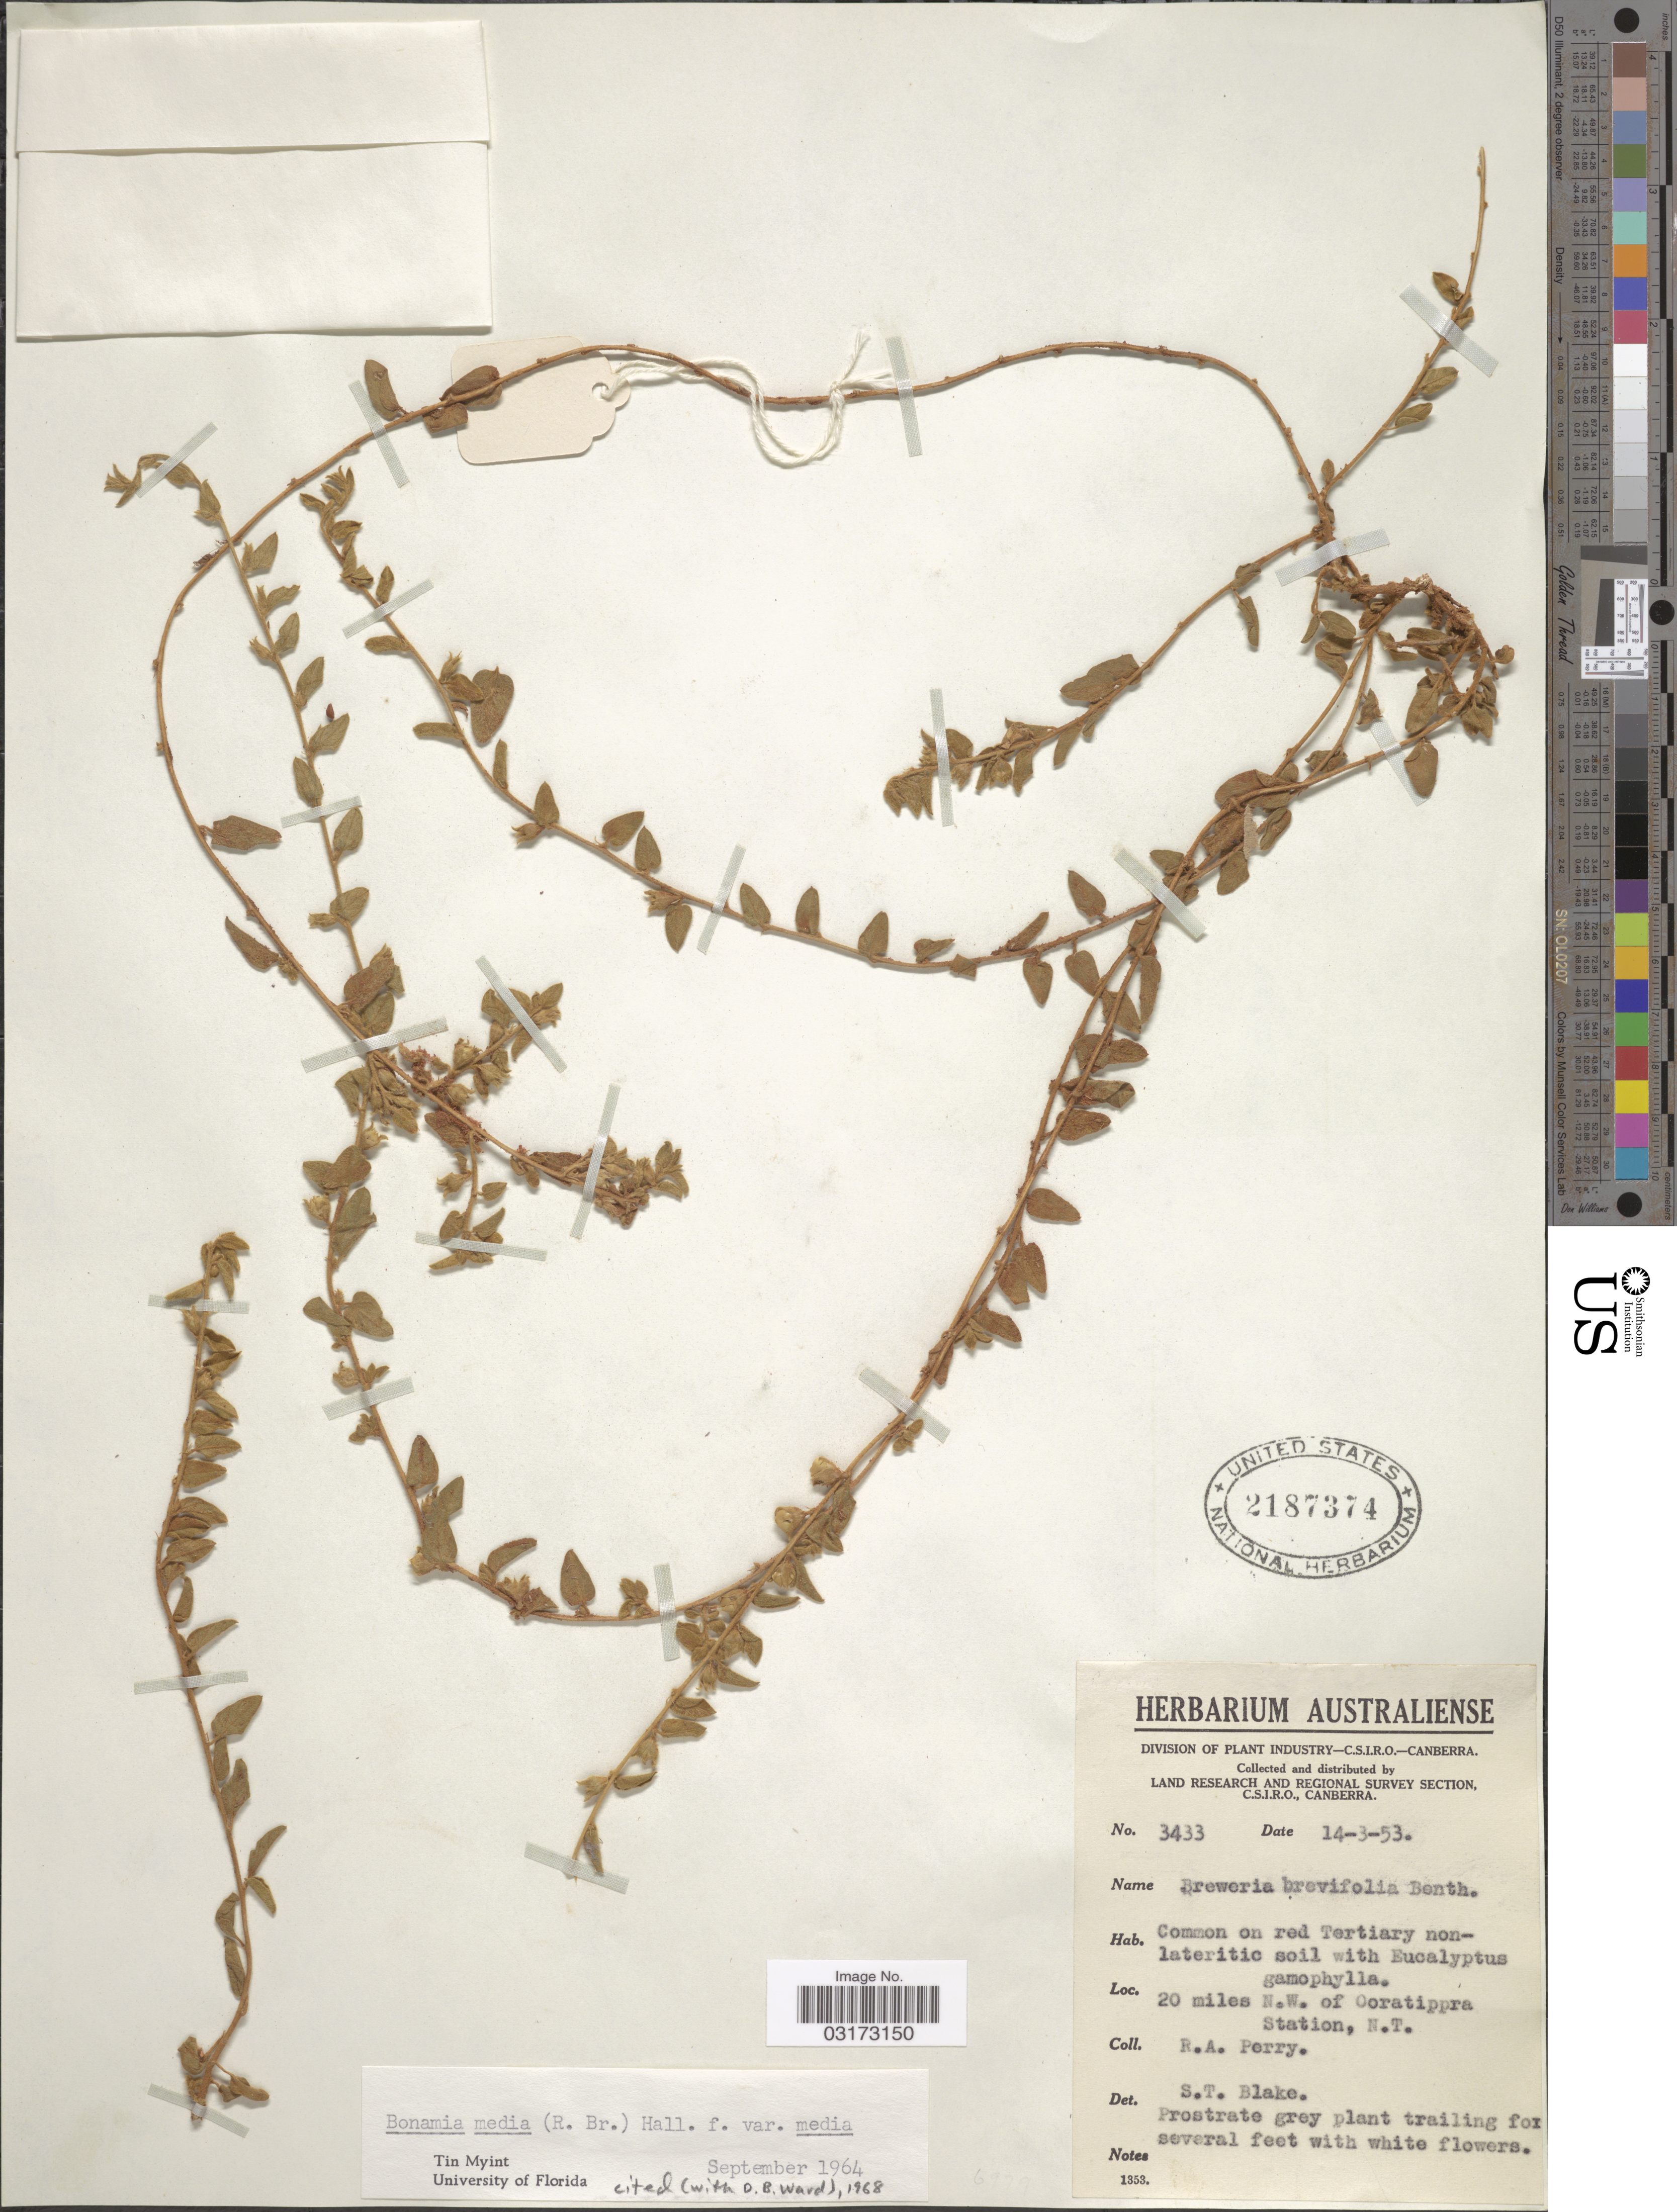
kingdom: Plantae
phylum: Tracheophyta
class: Magnoliopsida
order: Solanales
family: Convolvulaceae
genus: Bonamia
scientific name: Bonamia media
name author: Hallier f.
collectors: Perry, R. A.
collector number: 3433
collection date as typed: Transcribed d/m/y: 14/3/53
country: Australia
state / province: Northern Territory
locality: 20 miles N. W. of Ooratippra Station, N. T.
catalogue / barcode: US 2187374